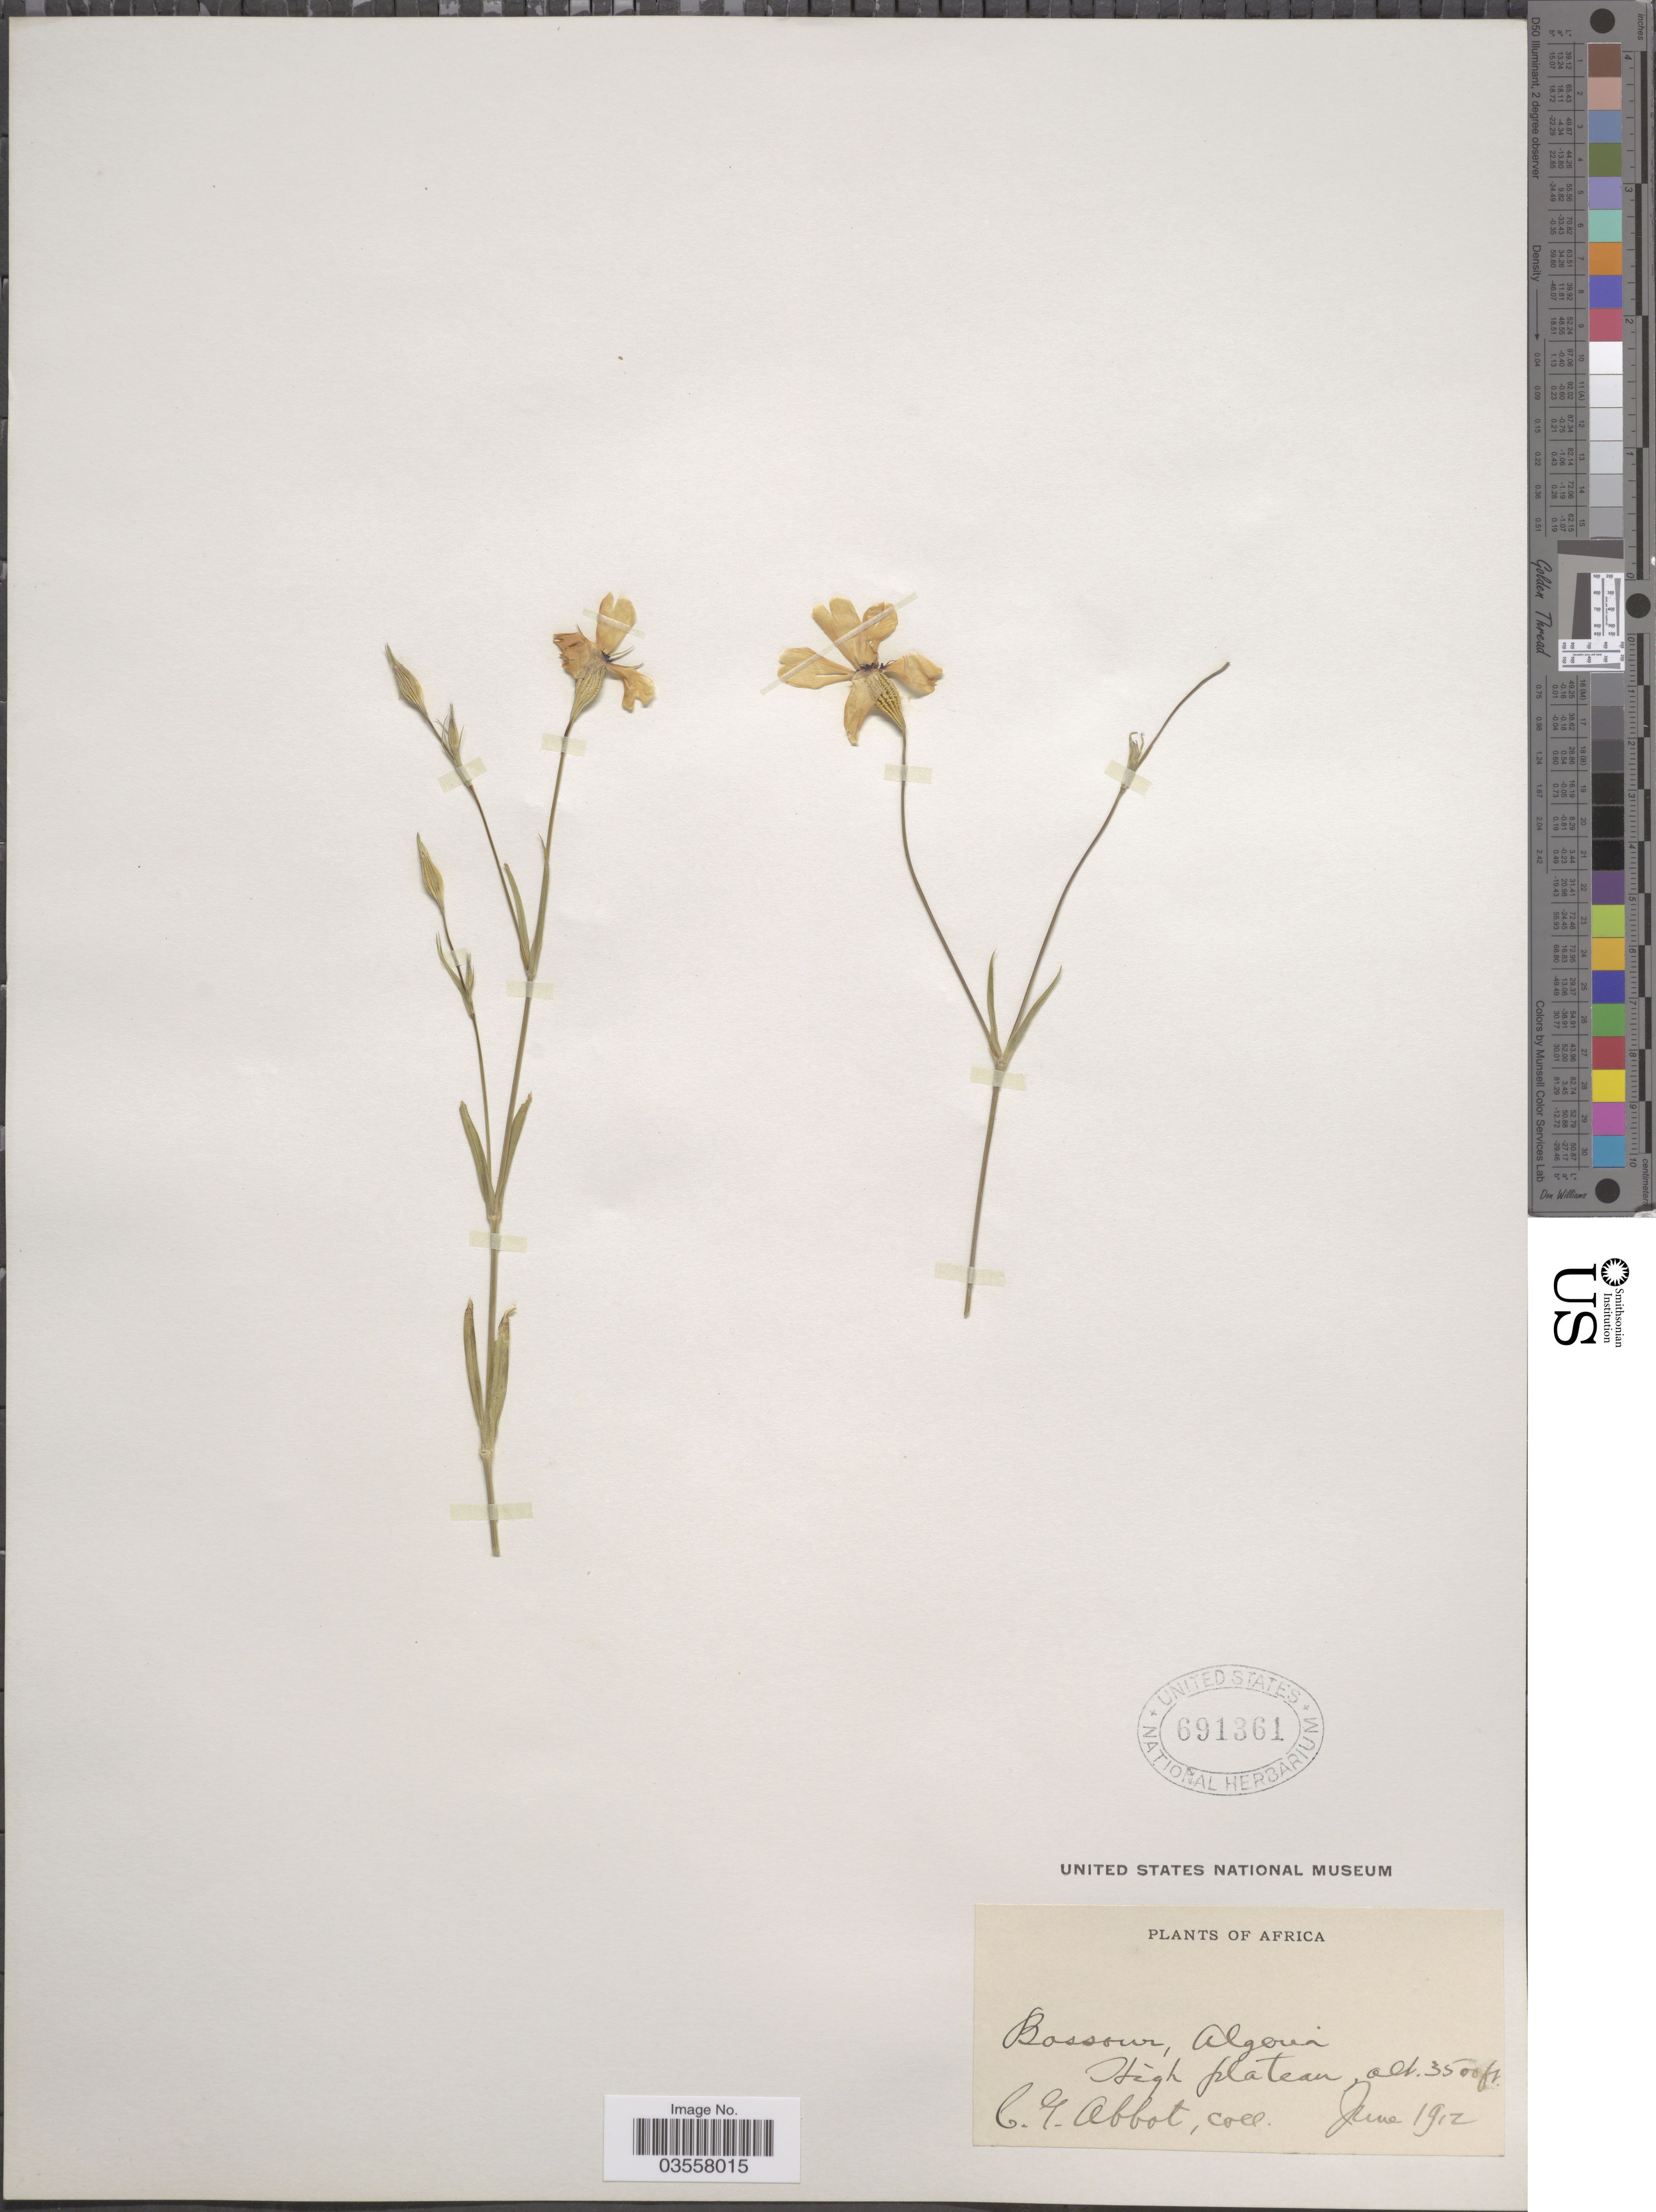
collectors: C. G. Abbot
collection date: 1912-06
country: Algeria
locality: Bassour. High plateau.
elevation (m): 1067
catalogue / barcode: US 691361